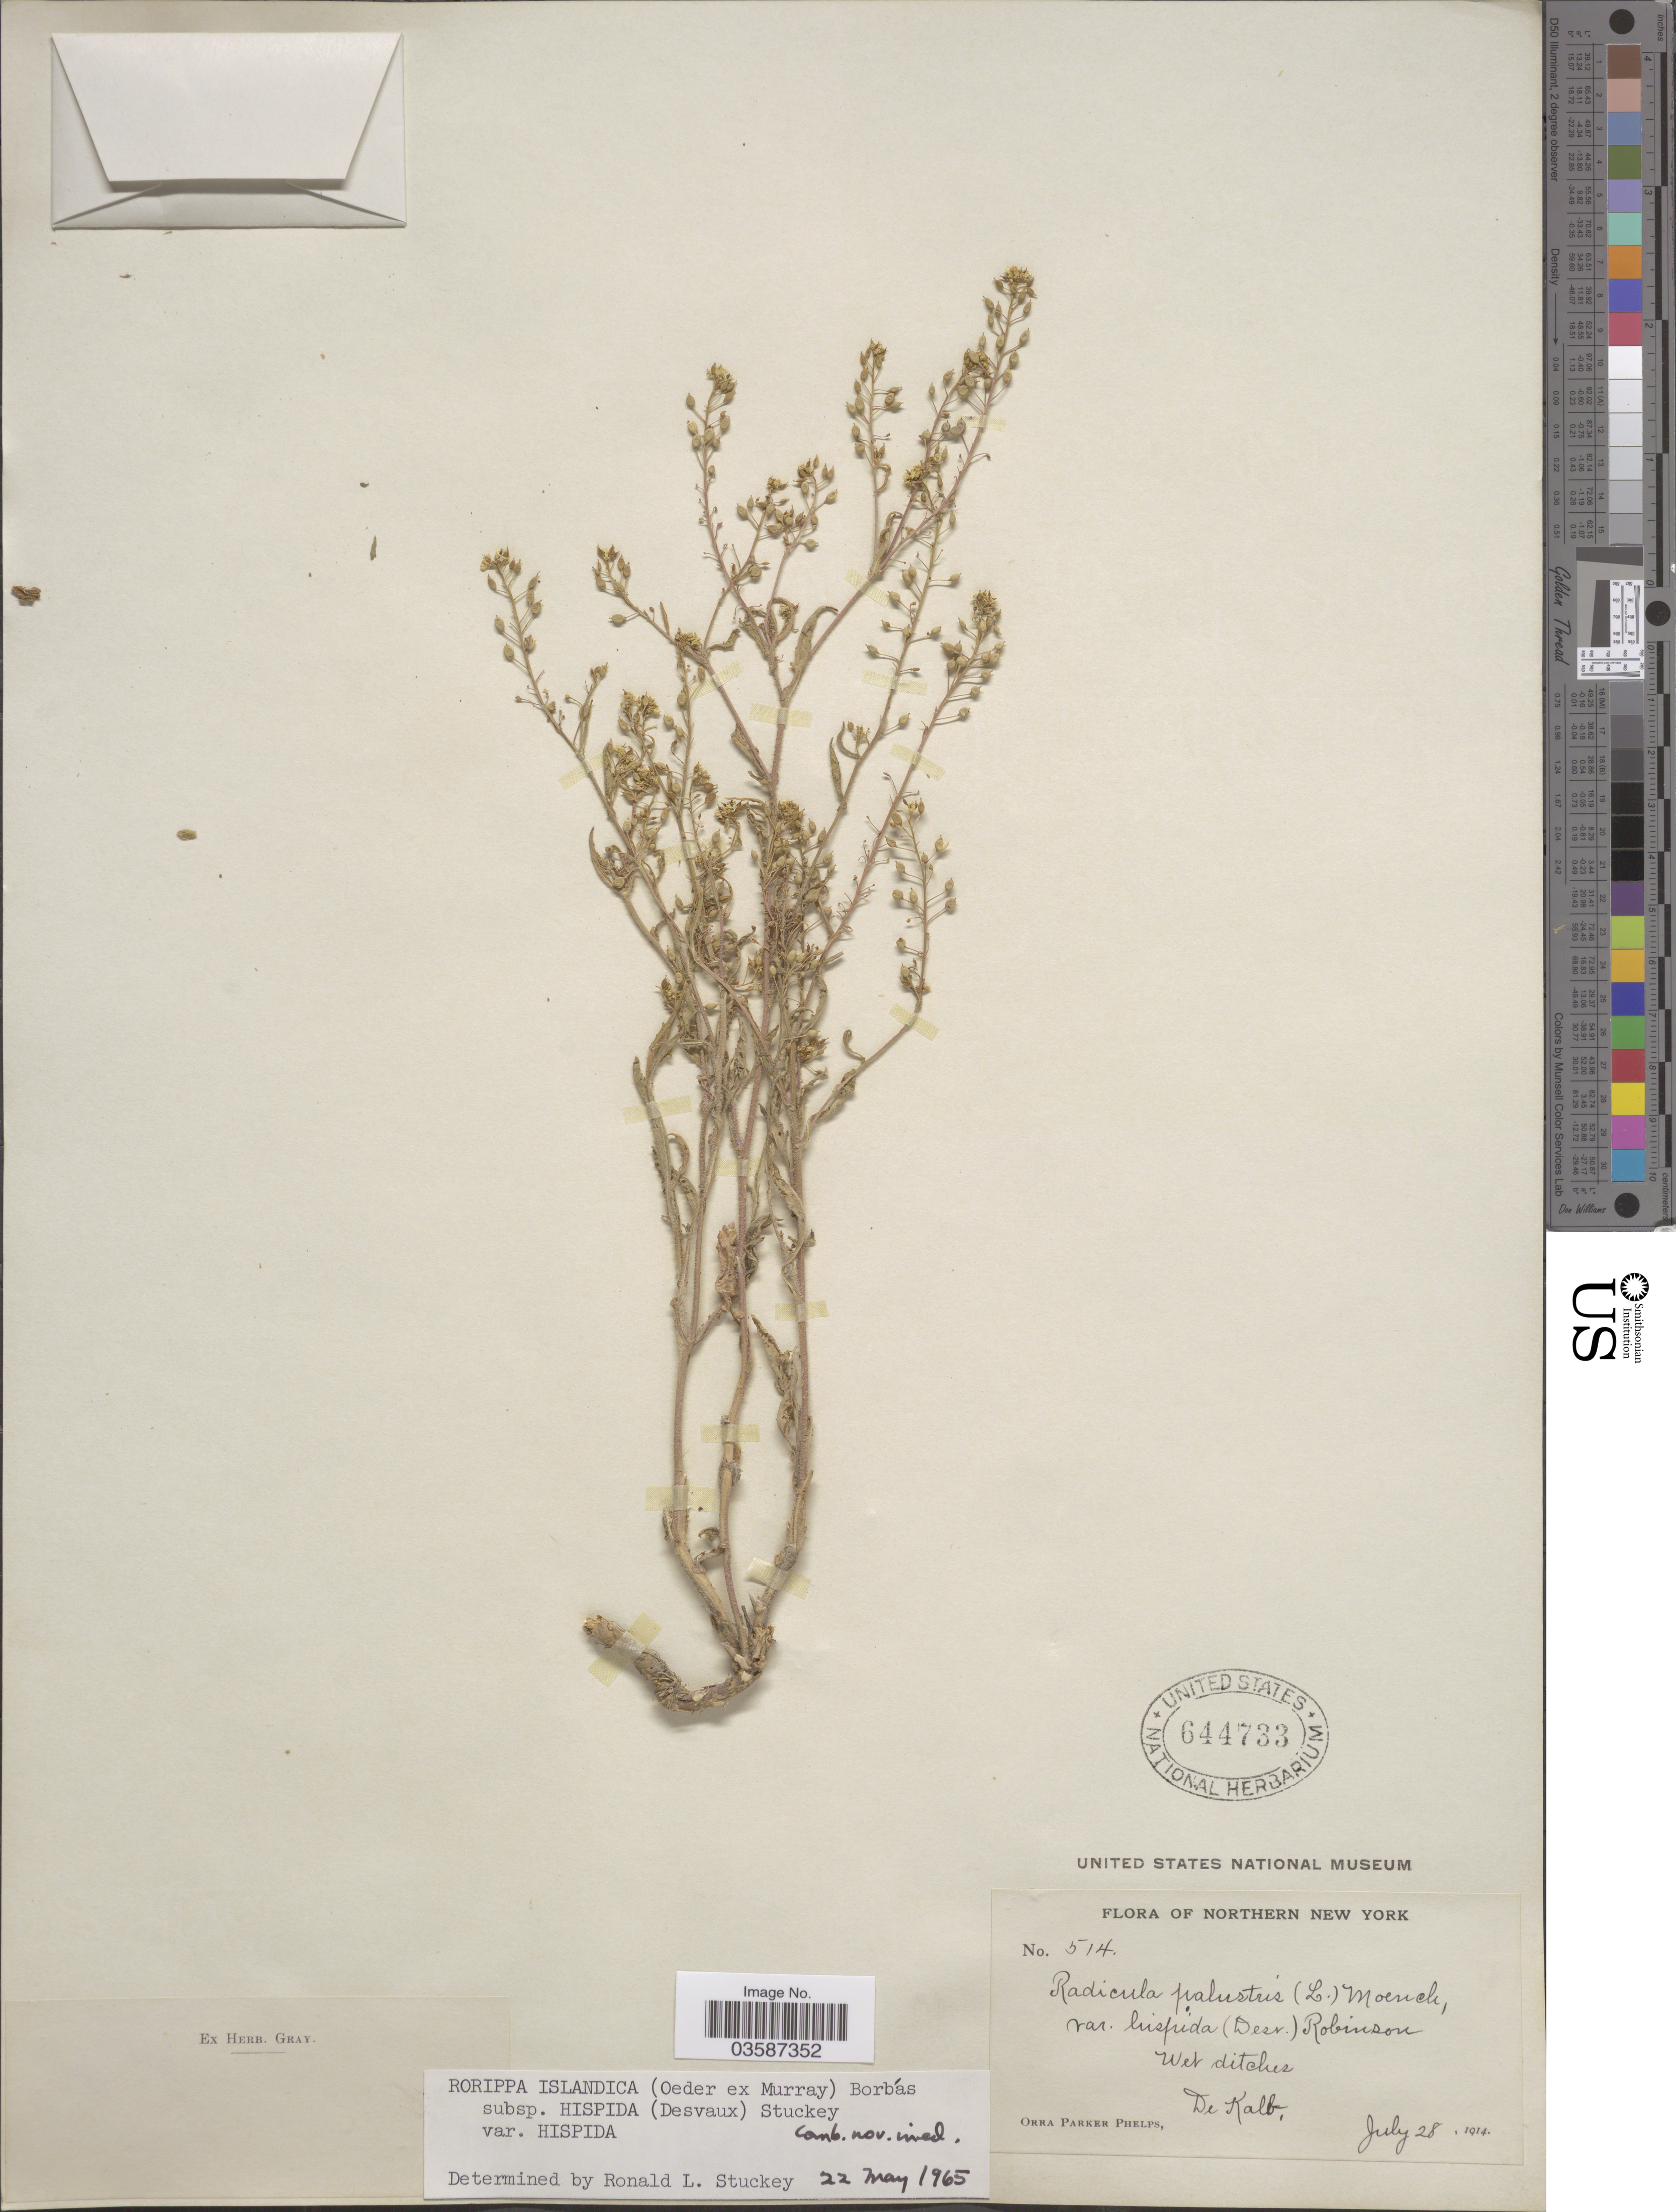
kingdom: Plantae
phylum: Tracheophyta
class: Magnoliopsida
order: Brassicales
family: Brassicaceae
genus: Rorippa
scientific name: Rorippa islandica var. hispida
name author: (Desv.) Butters & Abbe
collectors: O. P. Phelps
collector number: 514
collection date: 1914-07-28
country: United States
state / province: New York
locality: Northern New York. De Kalb.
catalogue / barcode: US 644733